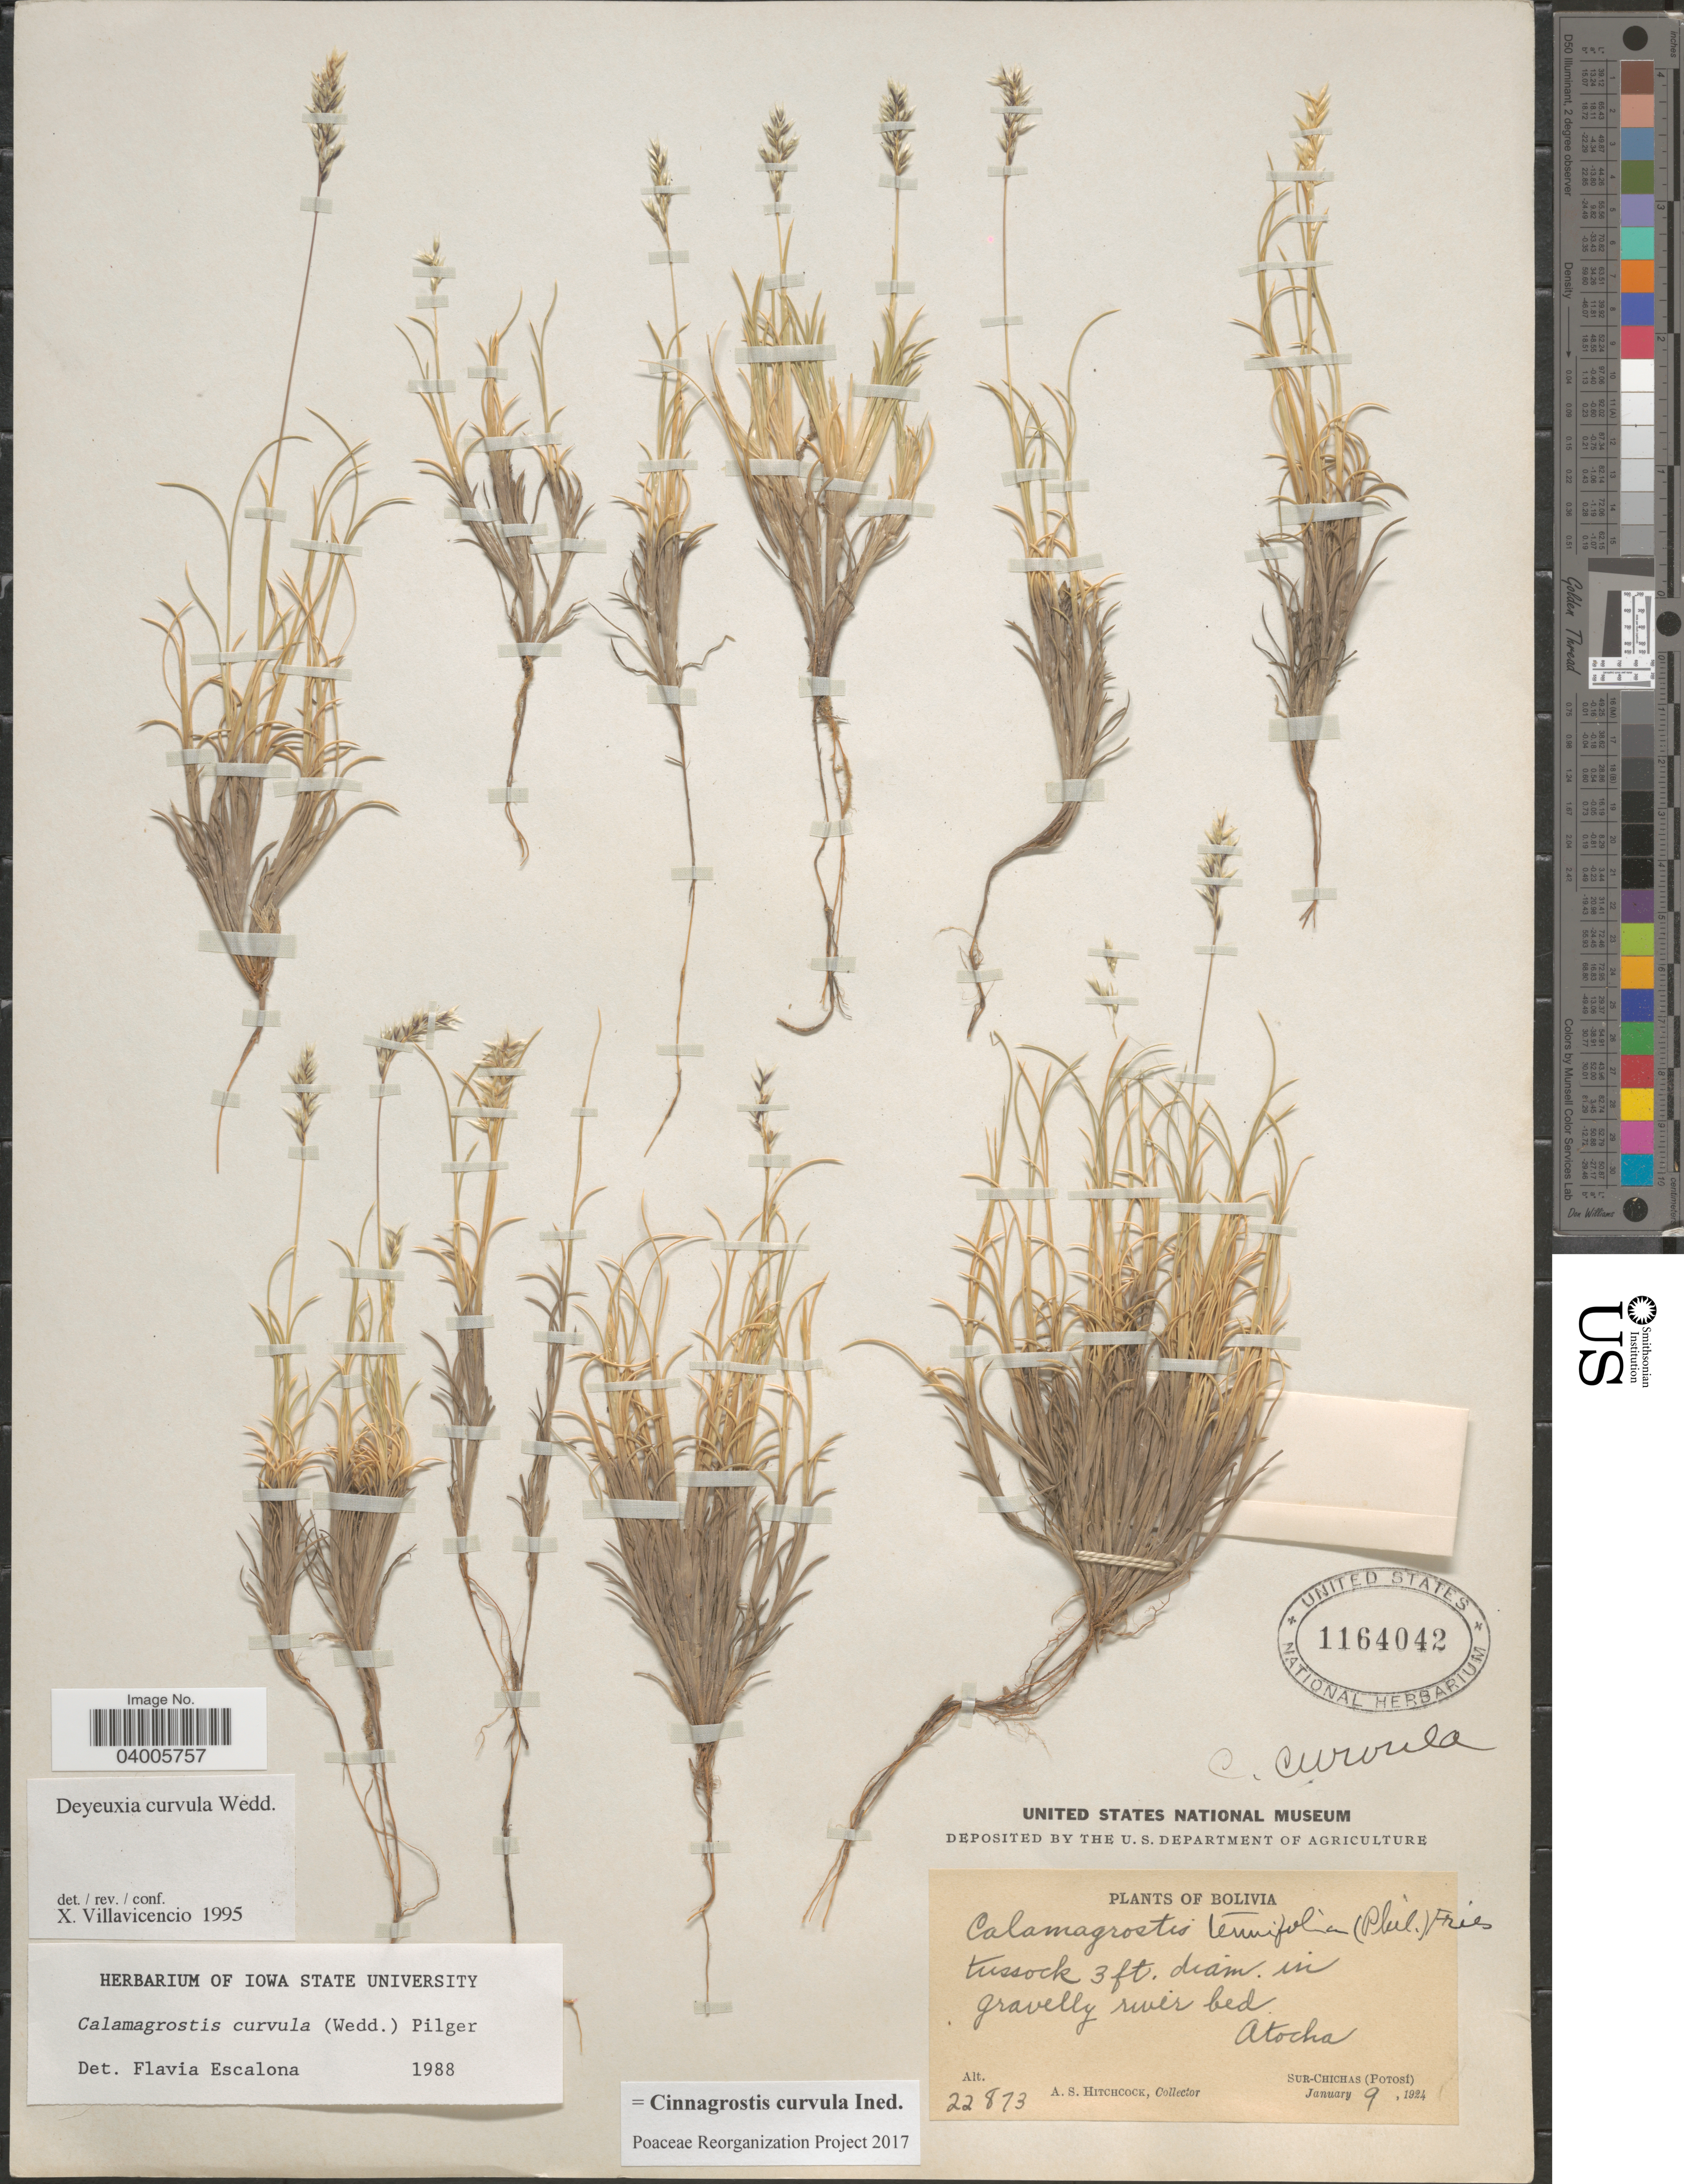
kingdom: Plantae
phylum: Tracheophyta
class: Liliopsida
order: Poales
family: Poaceae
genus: Cinnagrostis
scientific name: Cinnagrostis curvula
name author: (Wedd.) P.M. Peterson et al.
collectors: A. S. Hitchcock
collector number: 22873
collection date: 1924-01-09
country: Bolivia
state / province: Potosi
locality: In gravelly river bed Atocha. Sur-Chichas (Potosi).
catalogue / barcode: US 1164042